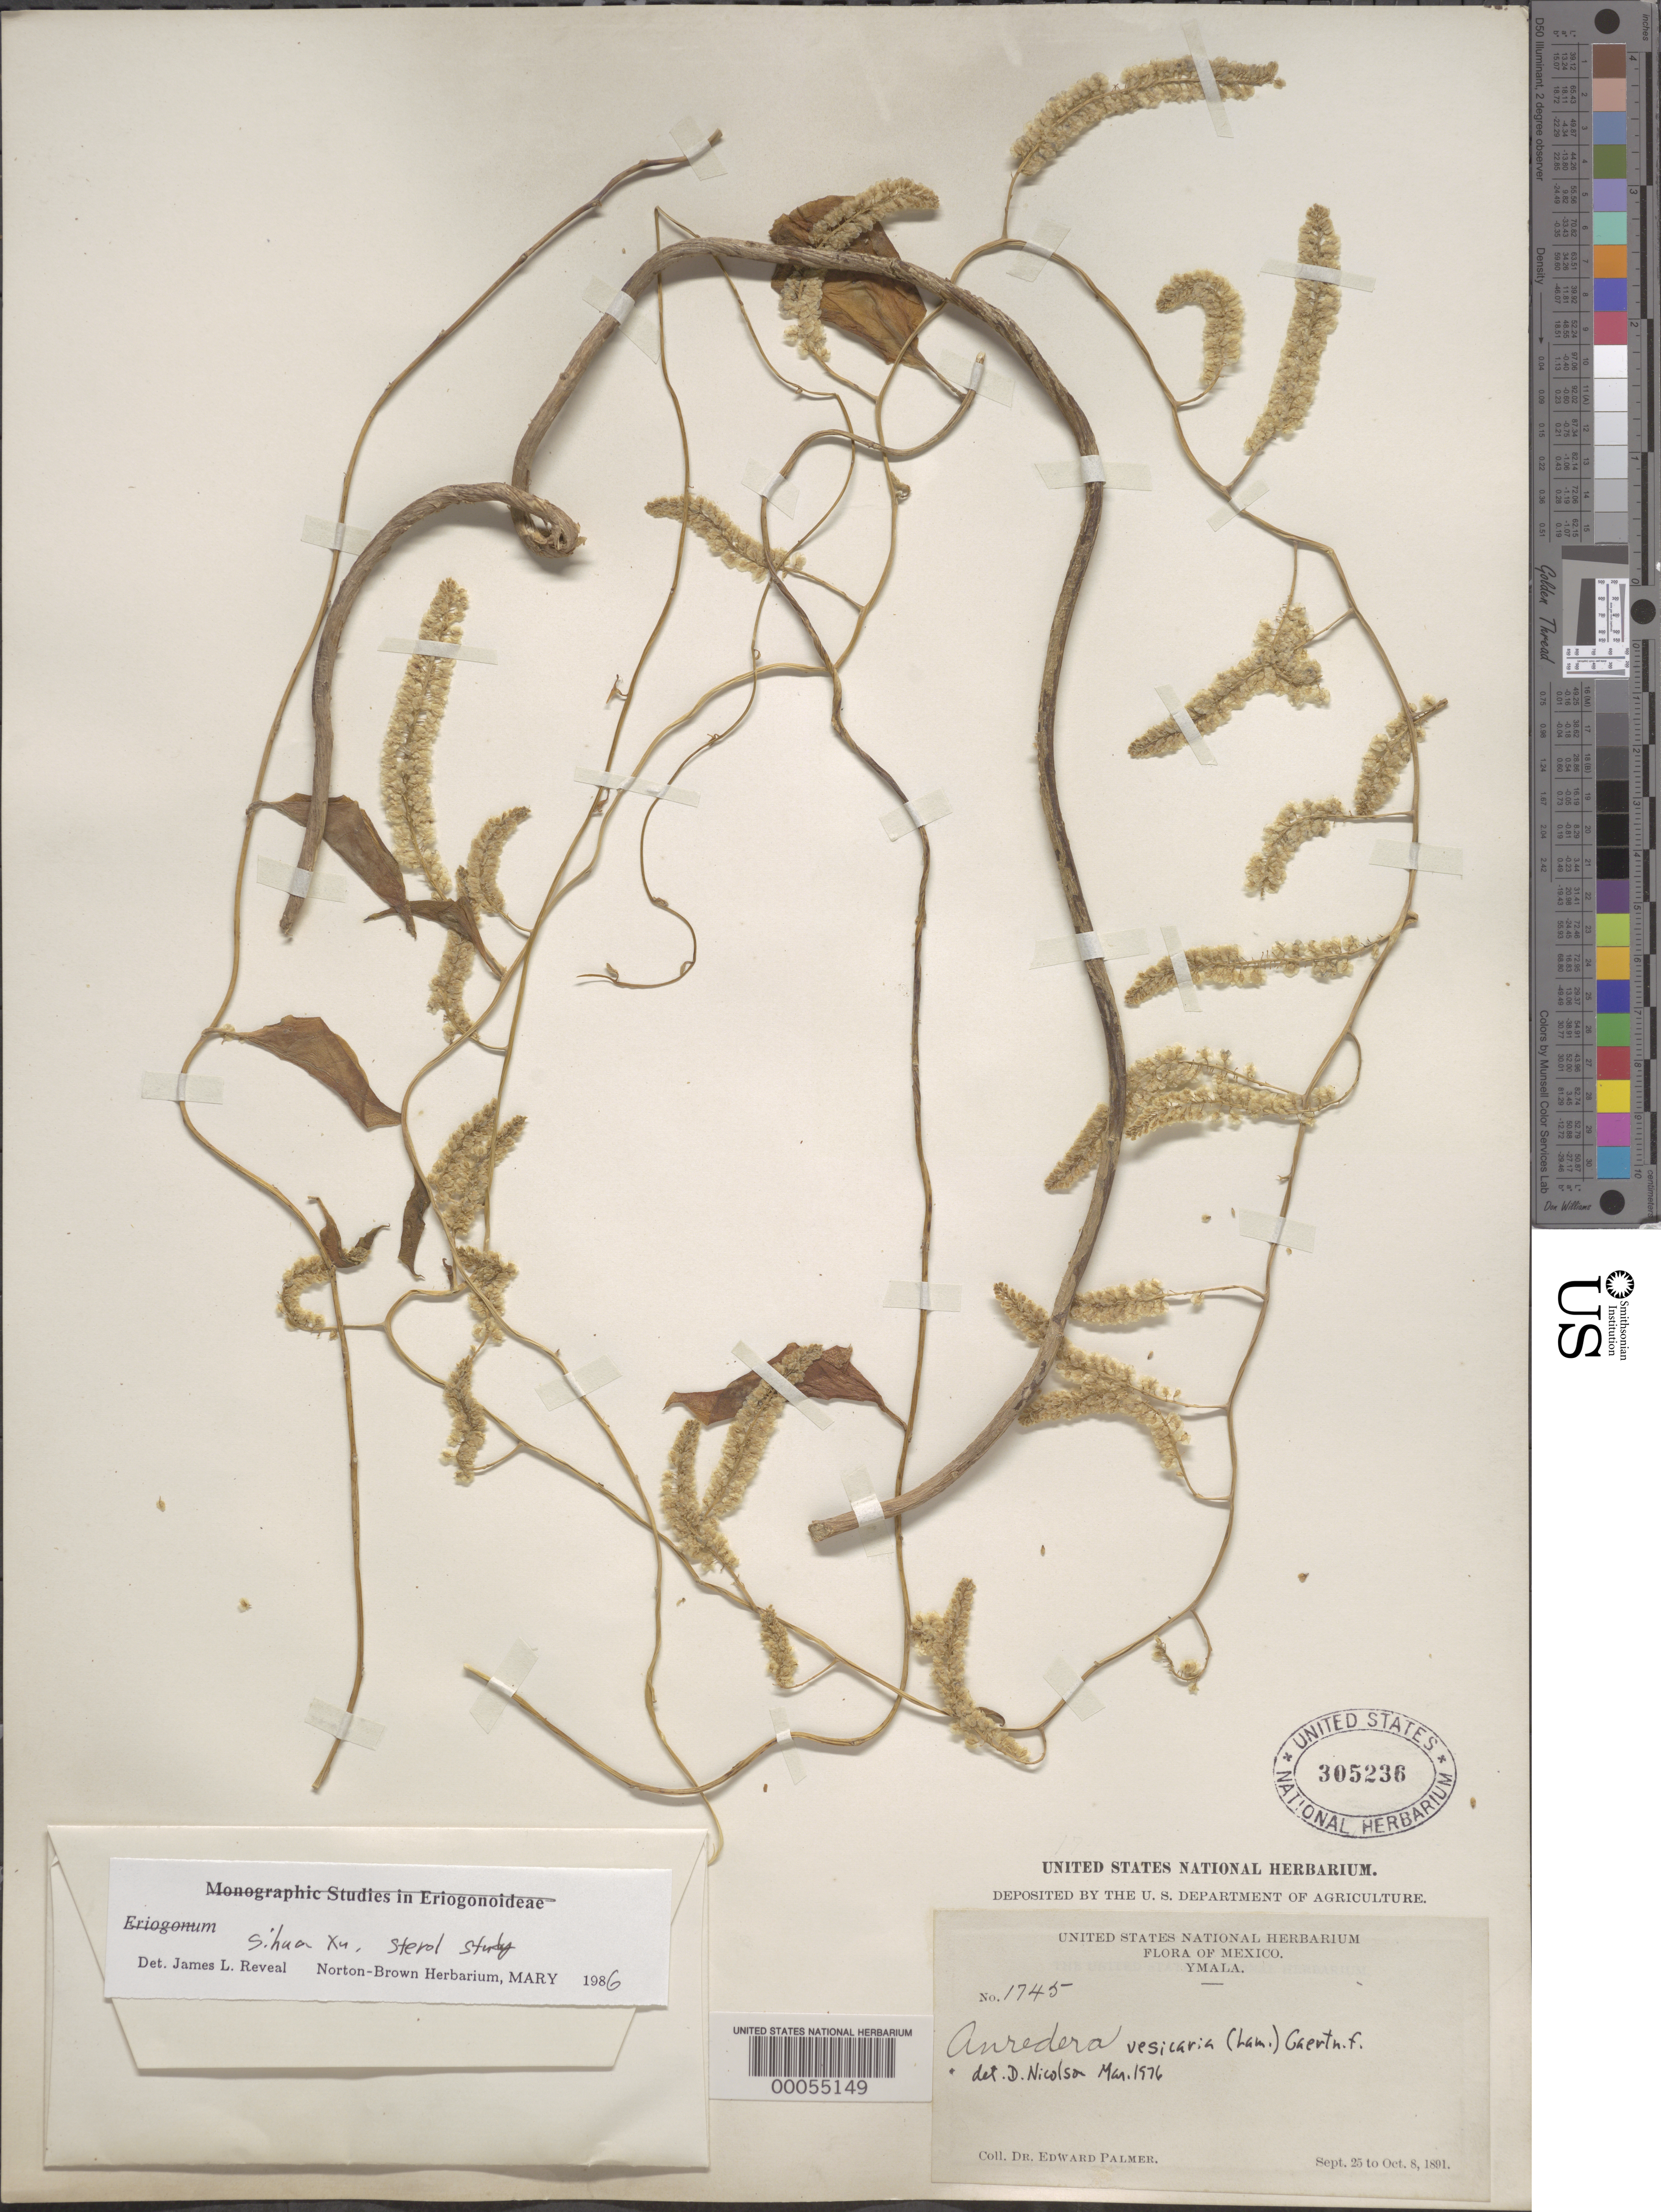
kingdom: Plantae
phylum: Tracheophyta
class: Magnoliopsida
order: Caryophyllales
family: Basellaceae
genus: Anredera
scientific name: Anredera vesicaria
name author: (Lam.) C.F. Gaertn.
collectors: E. Palmer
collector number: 1745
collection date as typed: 25 Sep 1891 to 08 Oct 1891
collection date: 1891-09-25/1891-10-08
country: Mexico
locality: Ymala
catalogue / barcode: US 305236